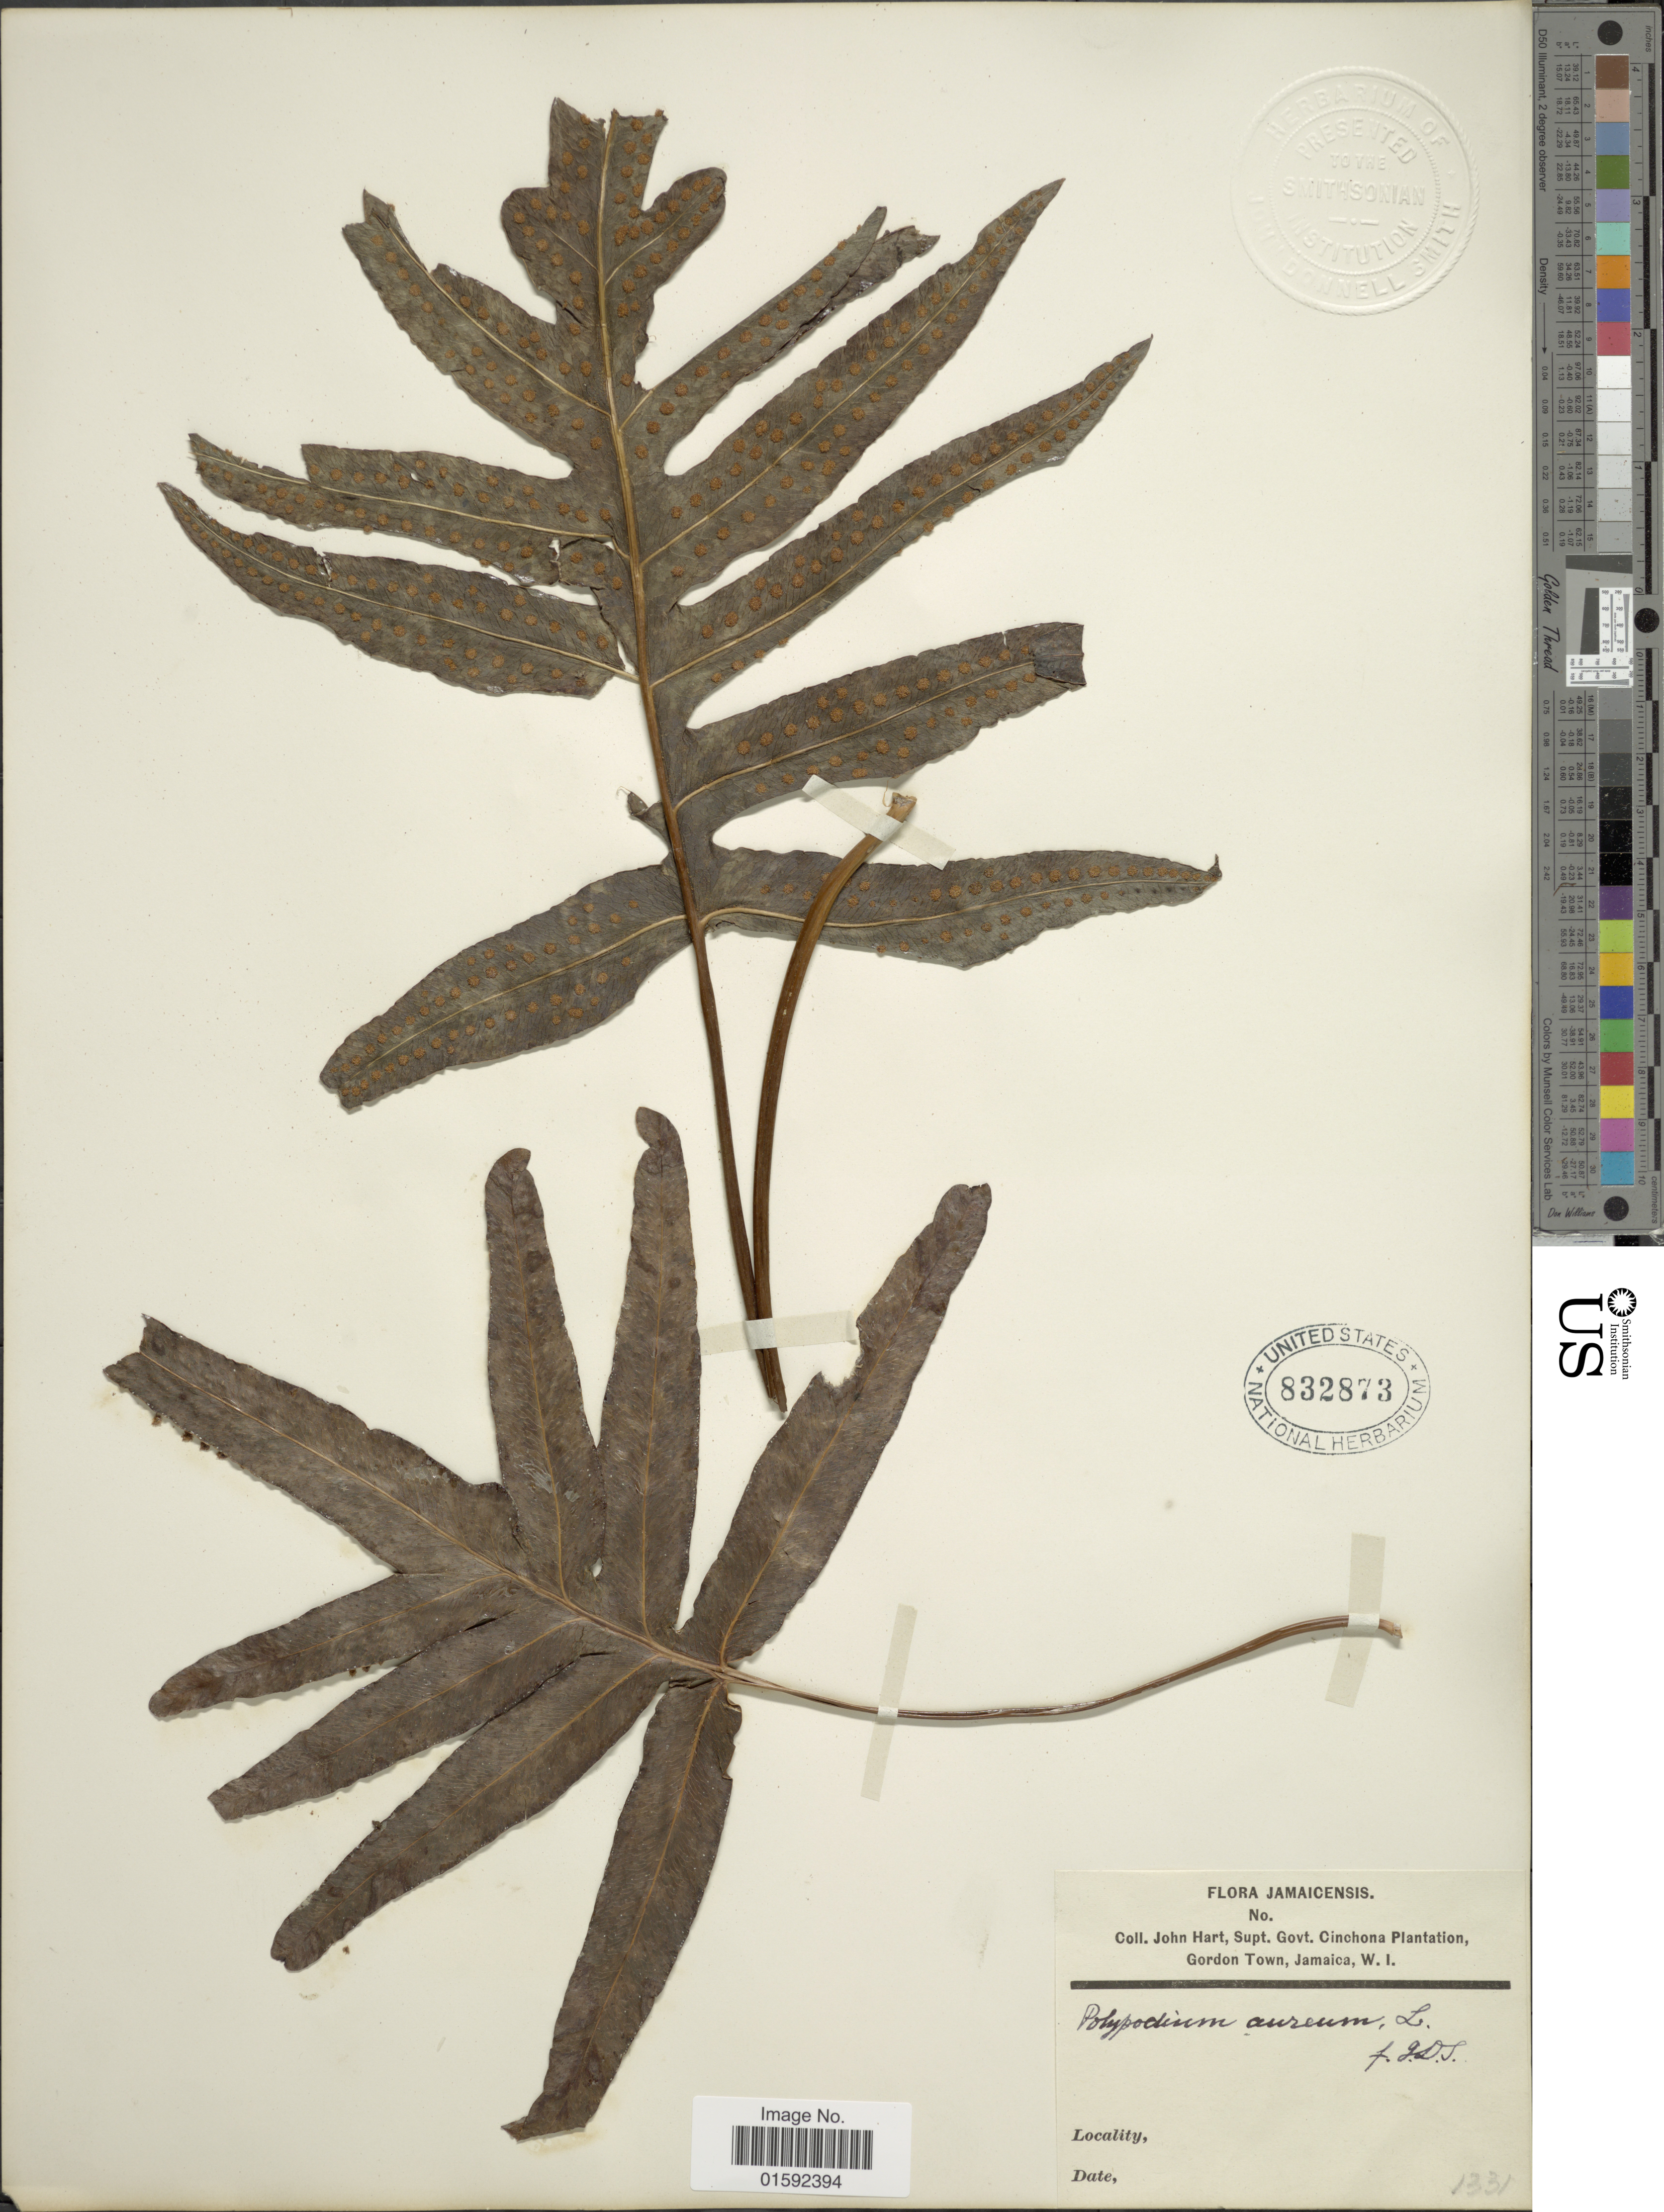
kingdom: Plantae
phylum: Tracheophyta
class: Polypodiopsida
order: Polypodiales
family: Polypodiaceae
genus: Phlebodium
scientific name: Phlebodium aureum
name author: (L.) J. Sm.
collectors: J. H. Hart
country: Jamaica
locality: Jamaicensis.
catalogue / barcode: US 832873